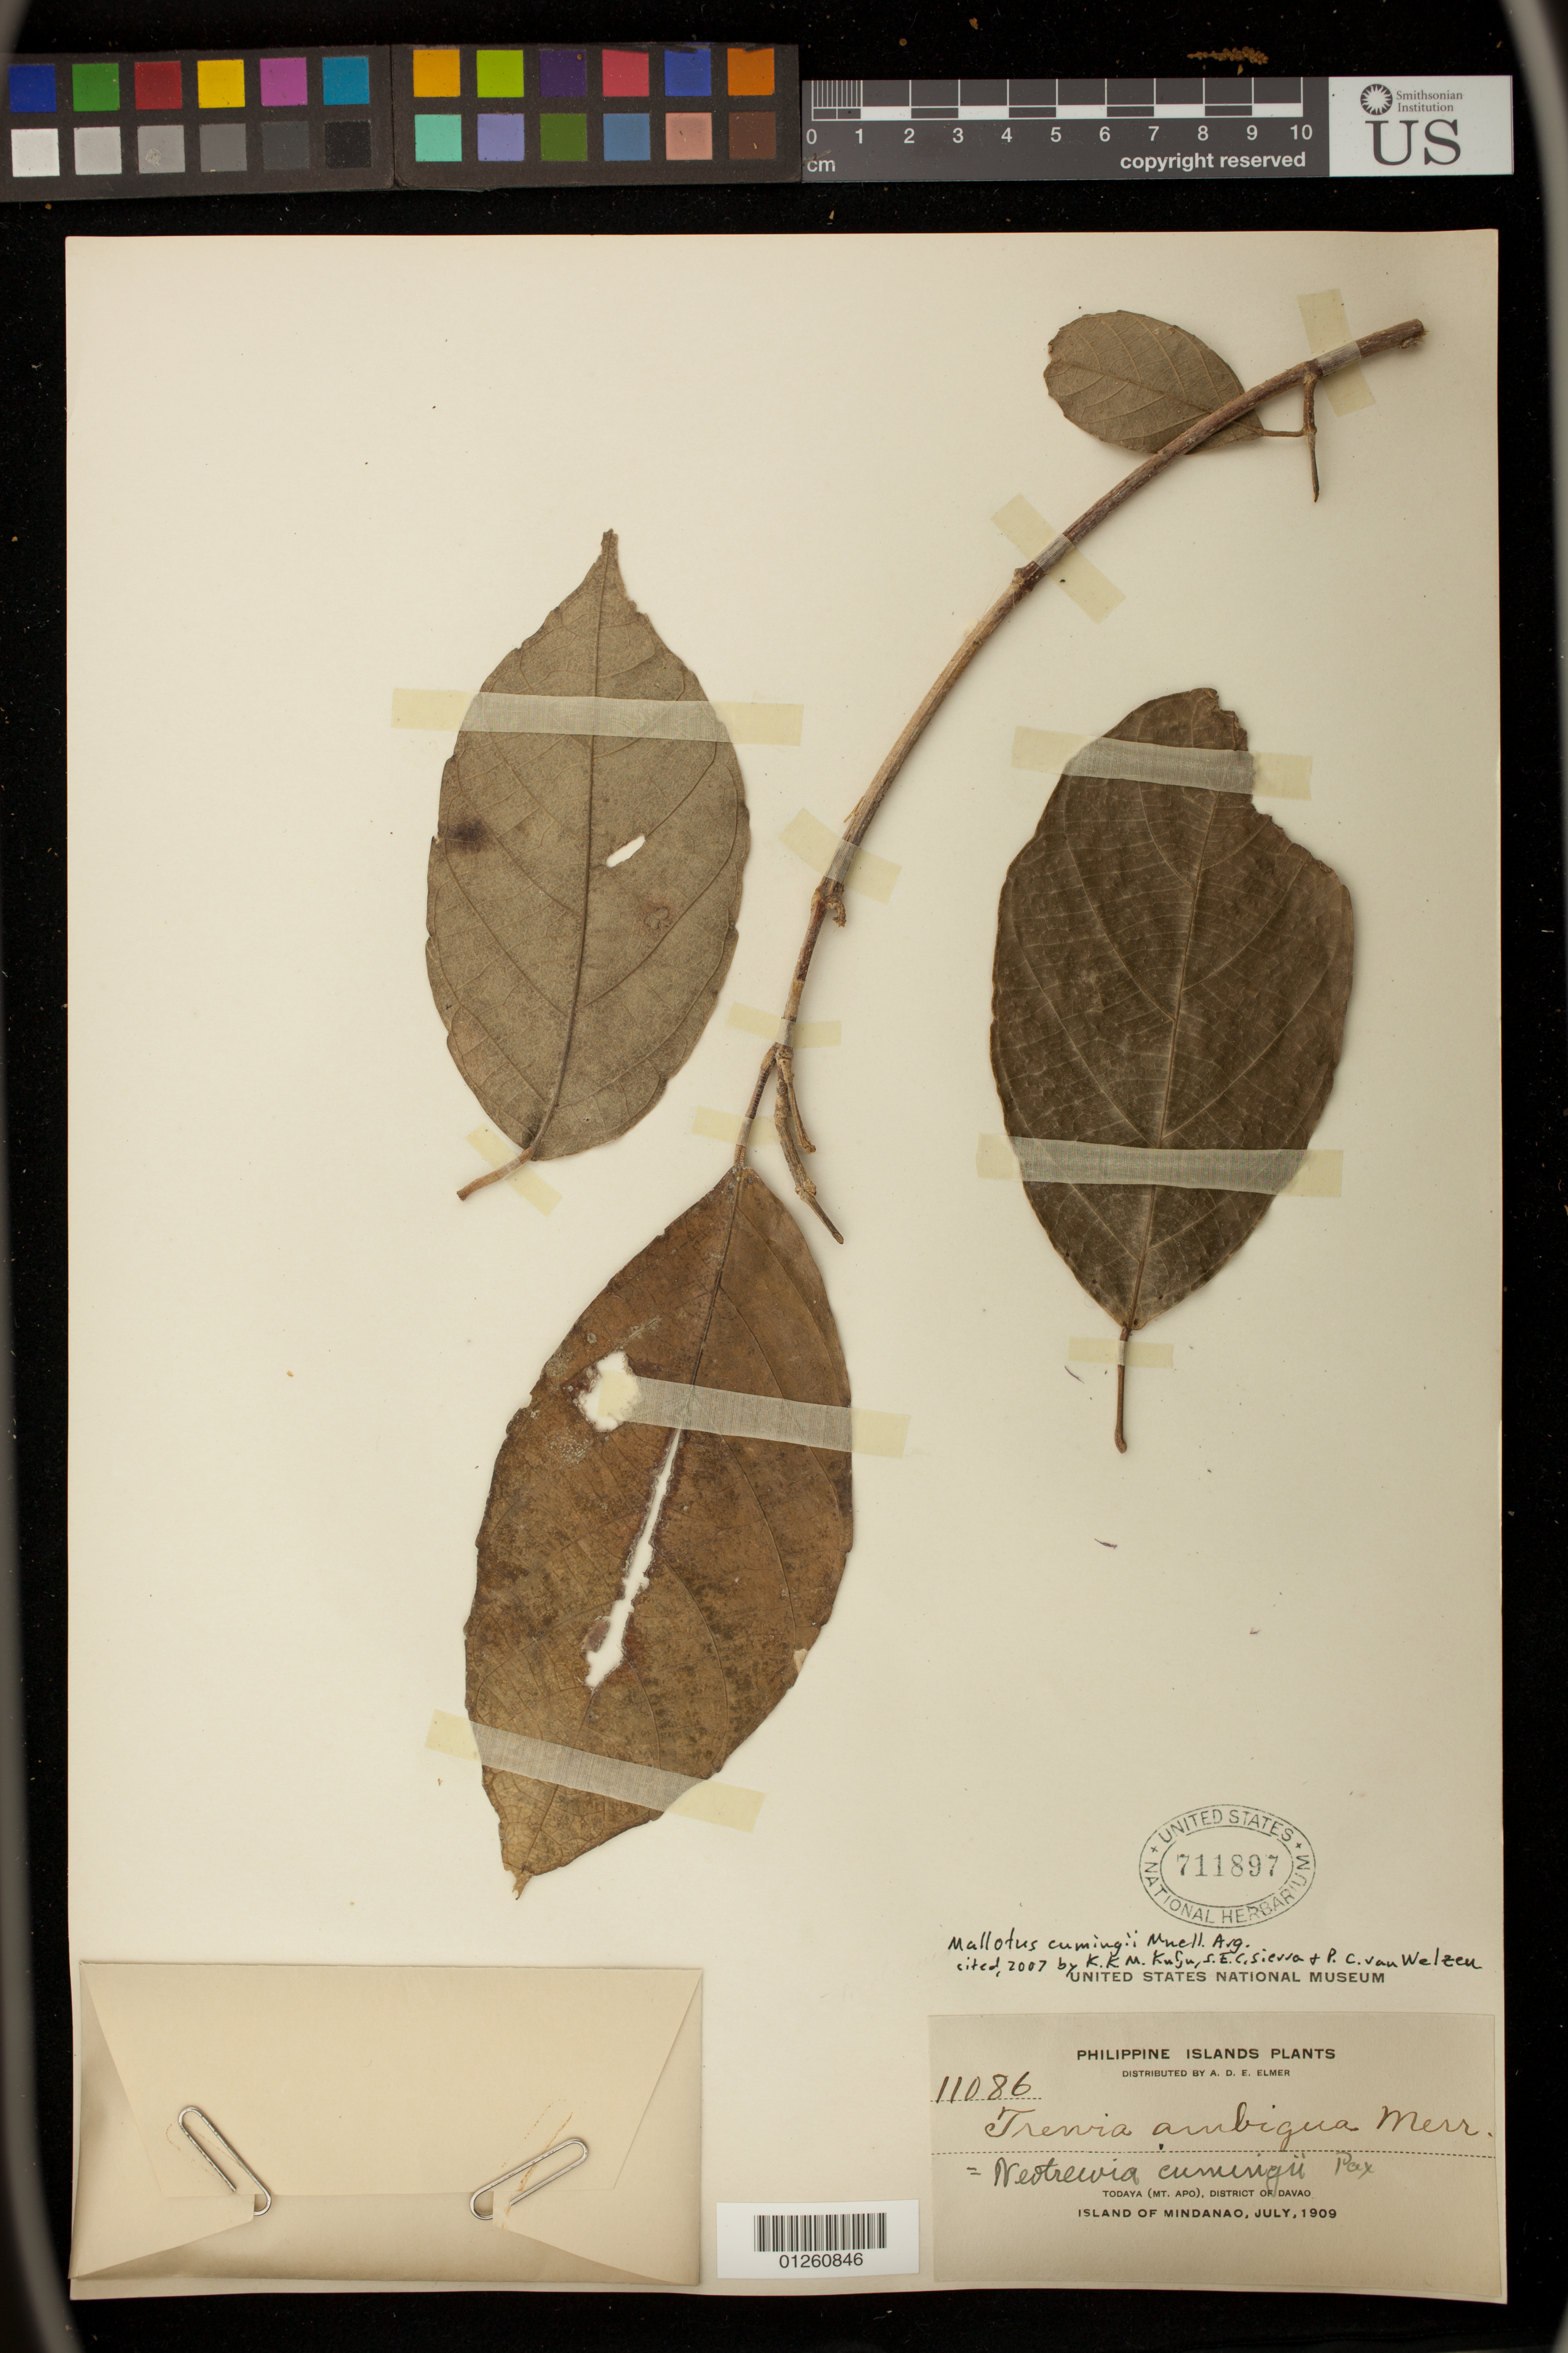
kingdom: Plantae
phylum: Tracheophyta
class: Magnoliopsida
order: Malpighiales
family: Euphorbiaceae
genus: Mallotus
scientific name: Mallotus cumingii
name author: Müll. Arg.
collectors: A. D. E. Elmer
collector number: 11086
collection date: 1909-07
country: Philippines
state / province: Davao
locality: Todaya (Mt. Apo)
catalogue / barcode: US 711897